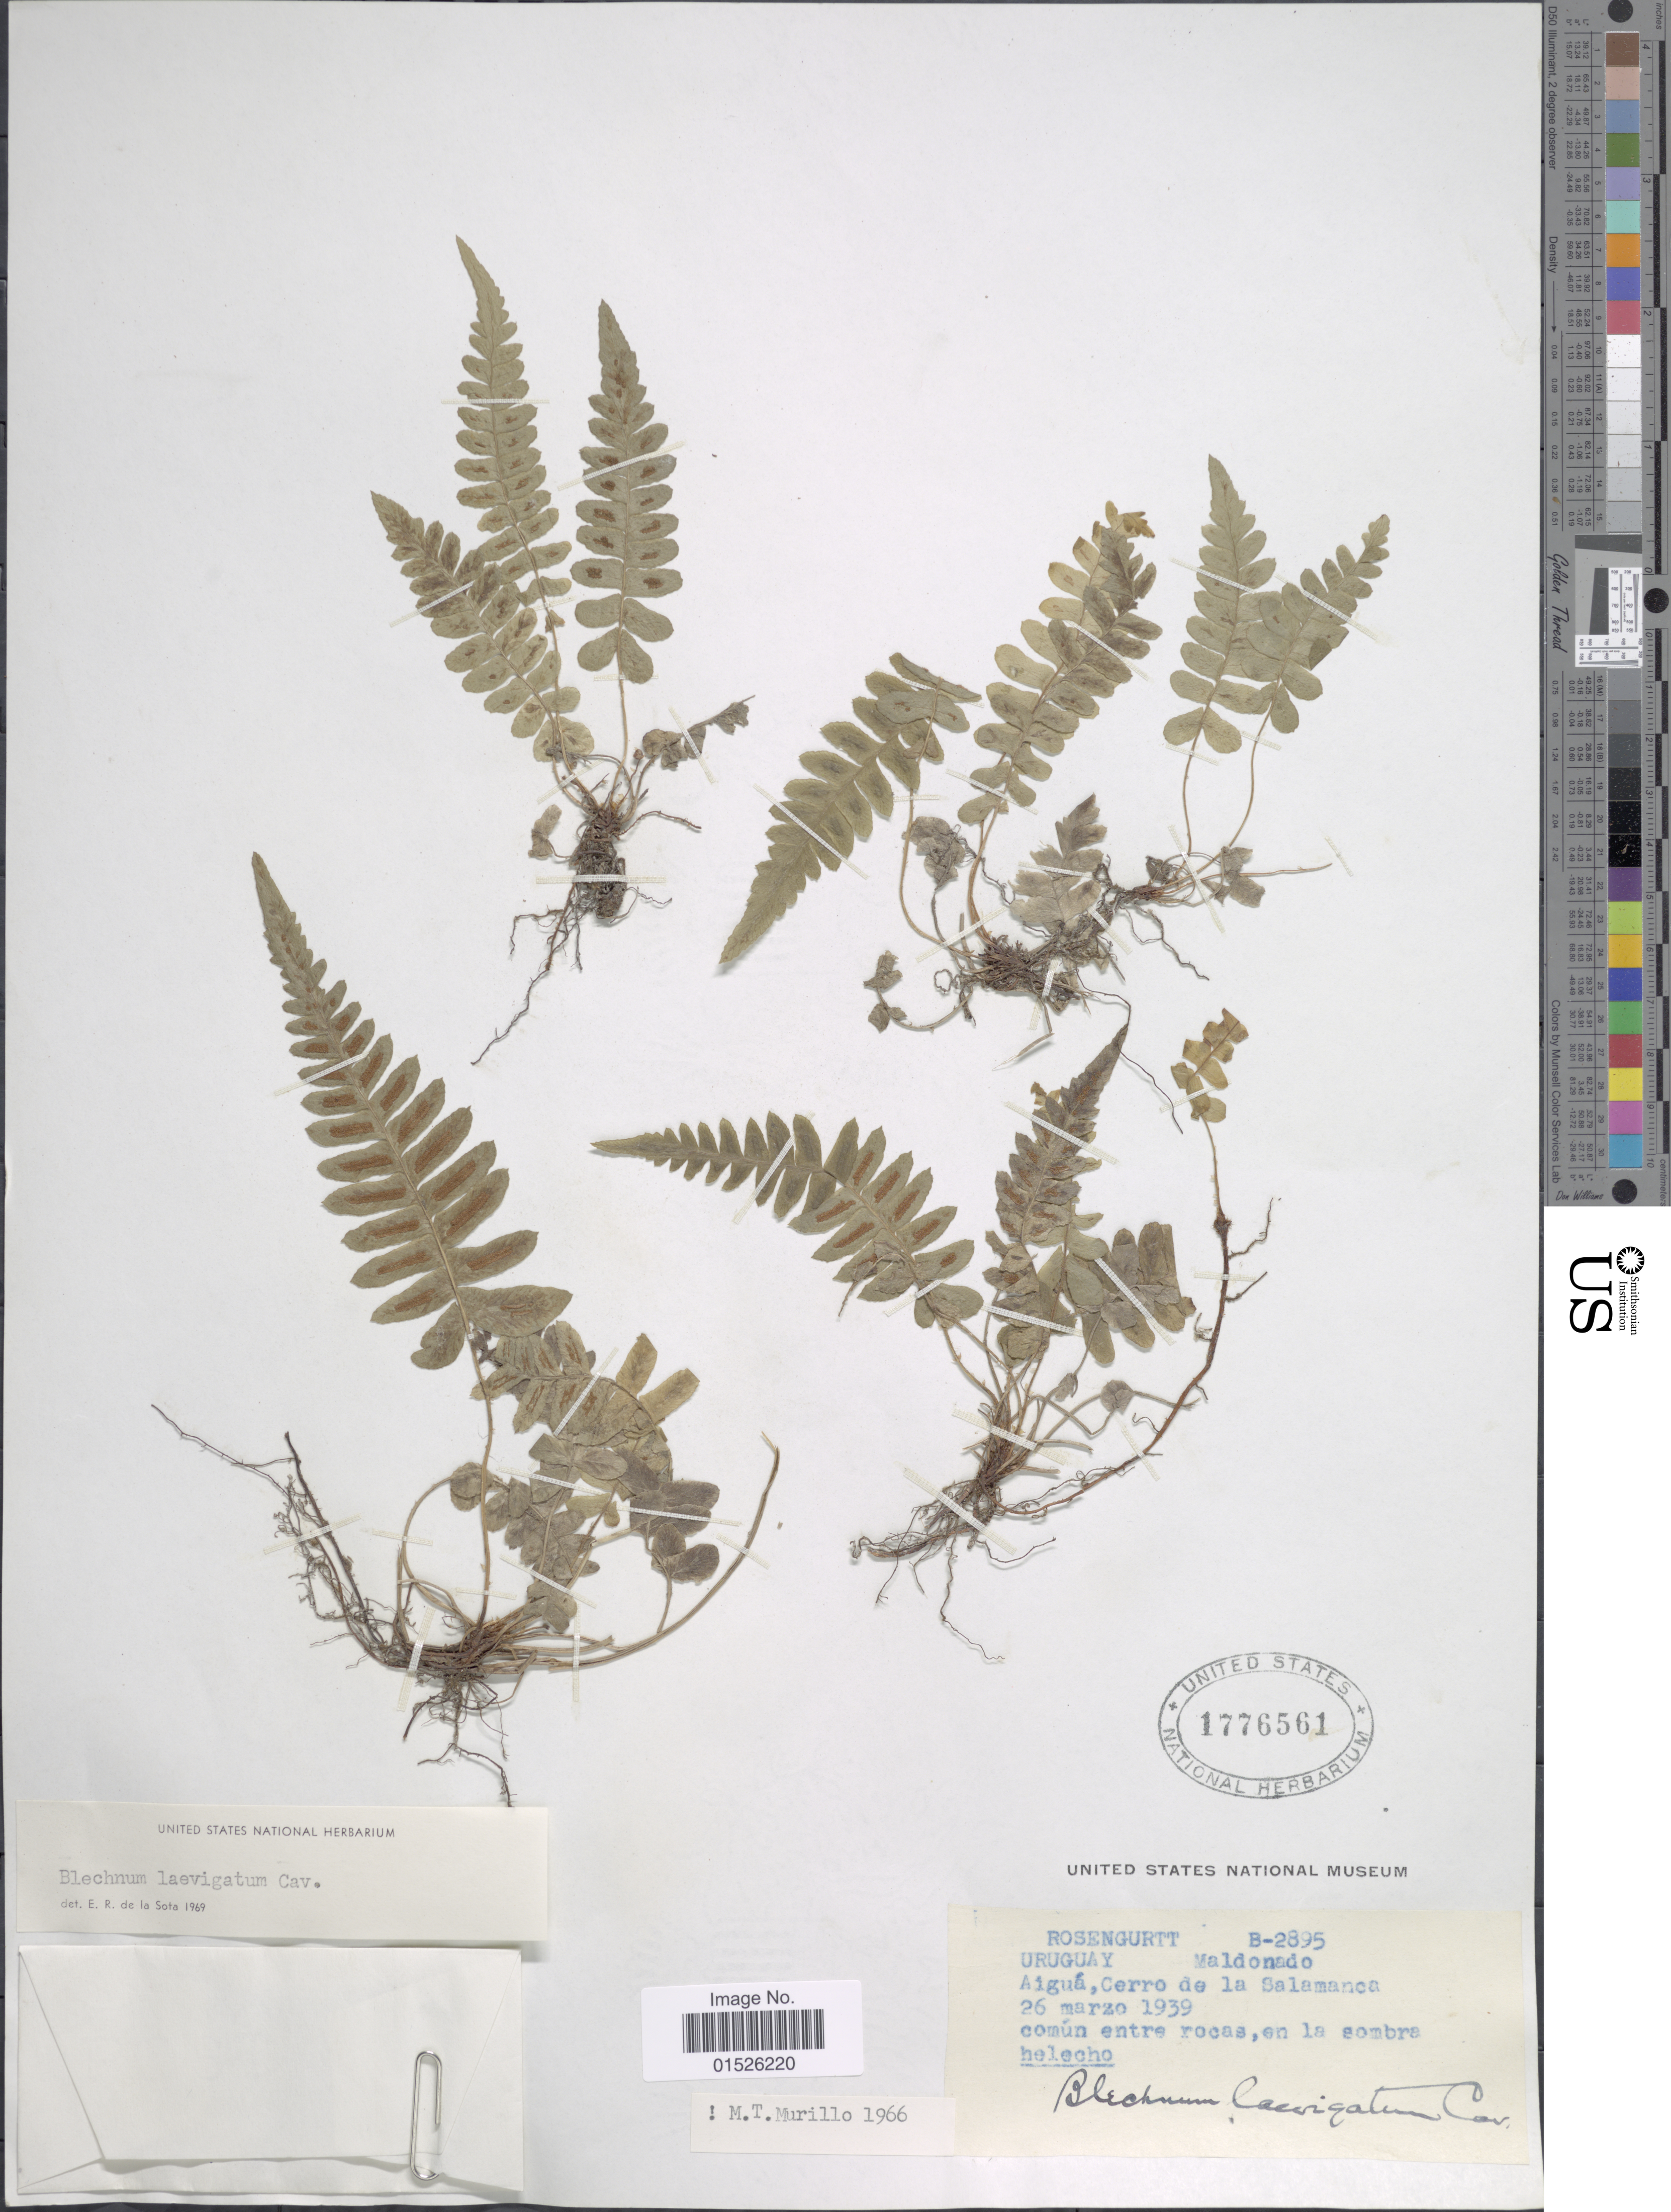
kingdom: Plantae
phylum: Tracheophyta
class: Polypodiopsida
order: Polypodiales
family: Blechnaceae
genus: Blechnum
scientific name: Blechnum laevigatum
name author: Cav.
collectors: Rosengurtt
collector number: B-2895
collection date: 1939-03-26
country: Uruguay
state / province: Maldonado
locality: Uruguay, Maldondo, Aiguam Cerro de la Salamanca.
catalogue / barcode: US 1776561